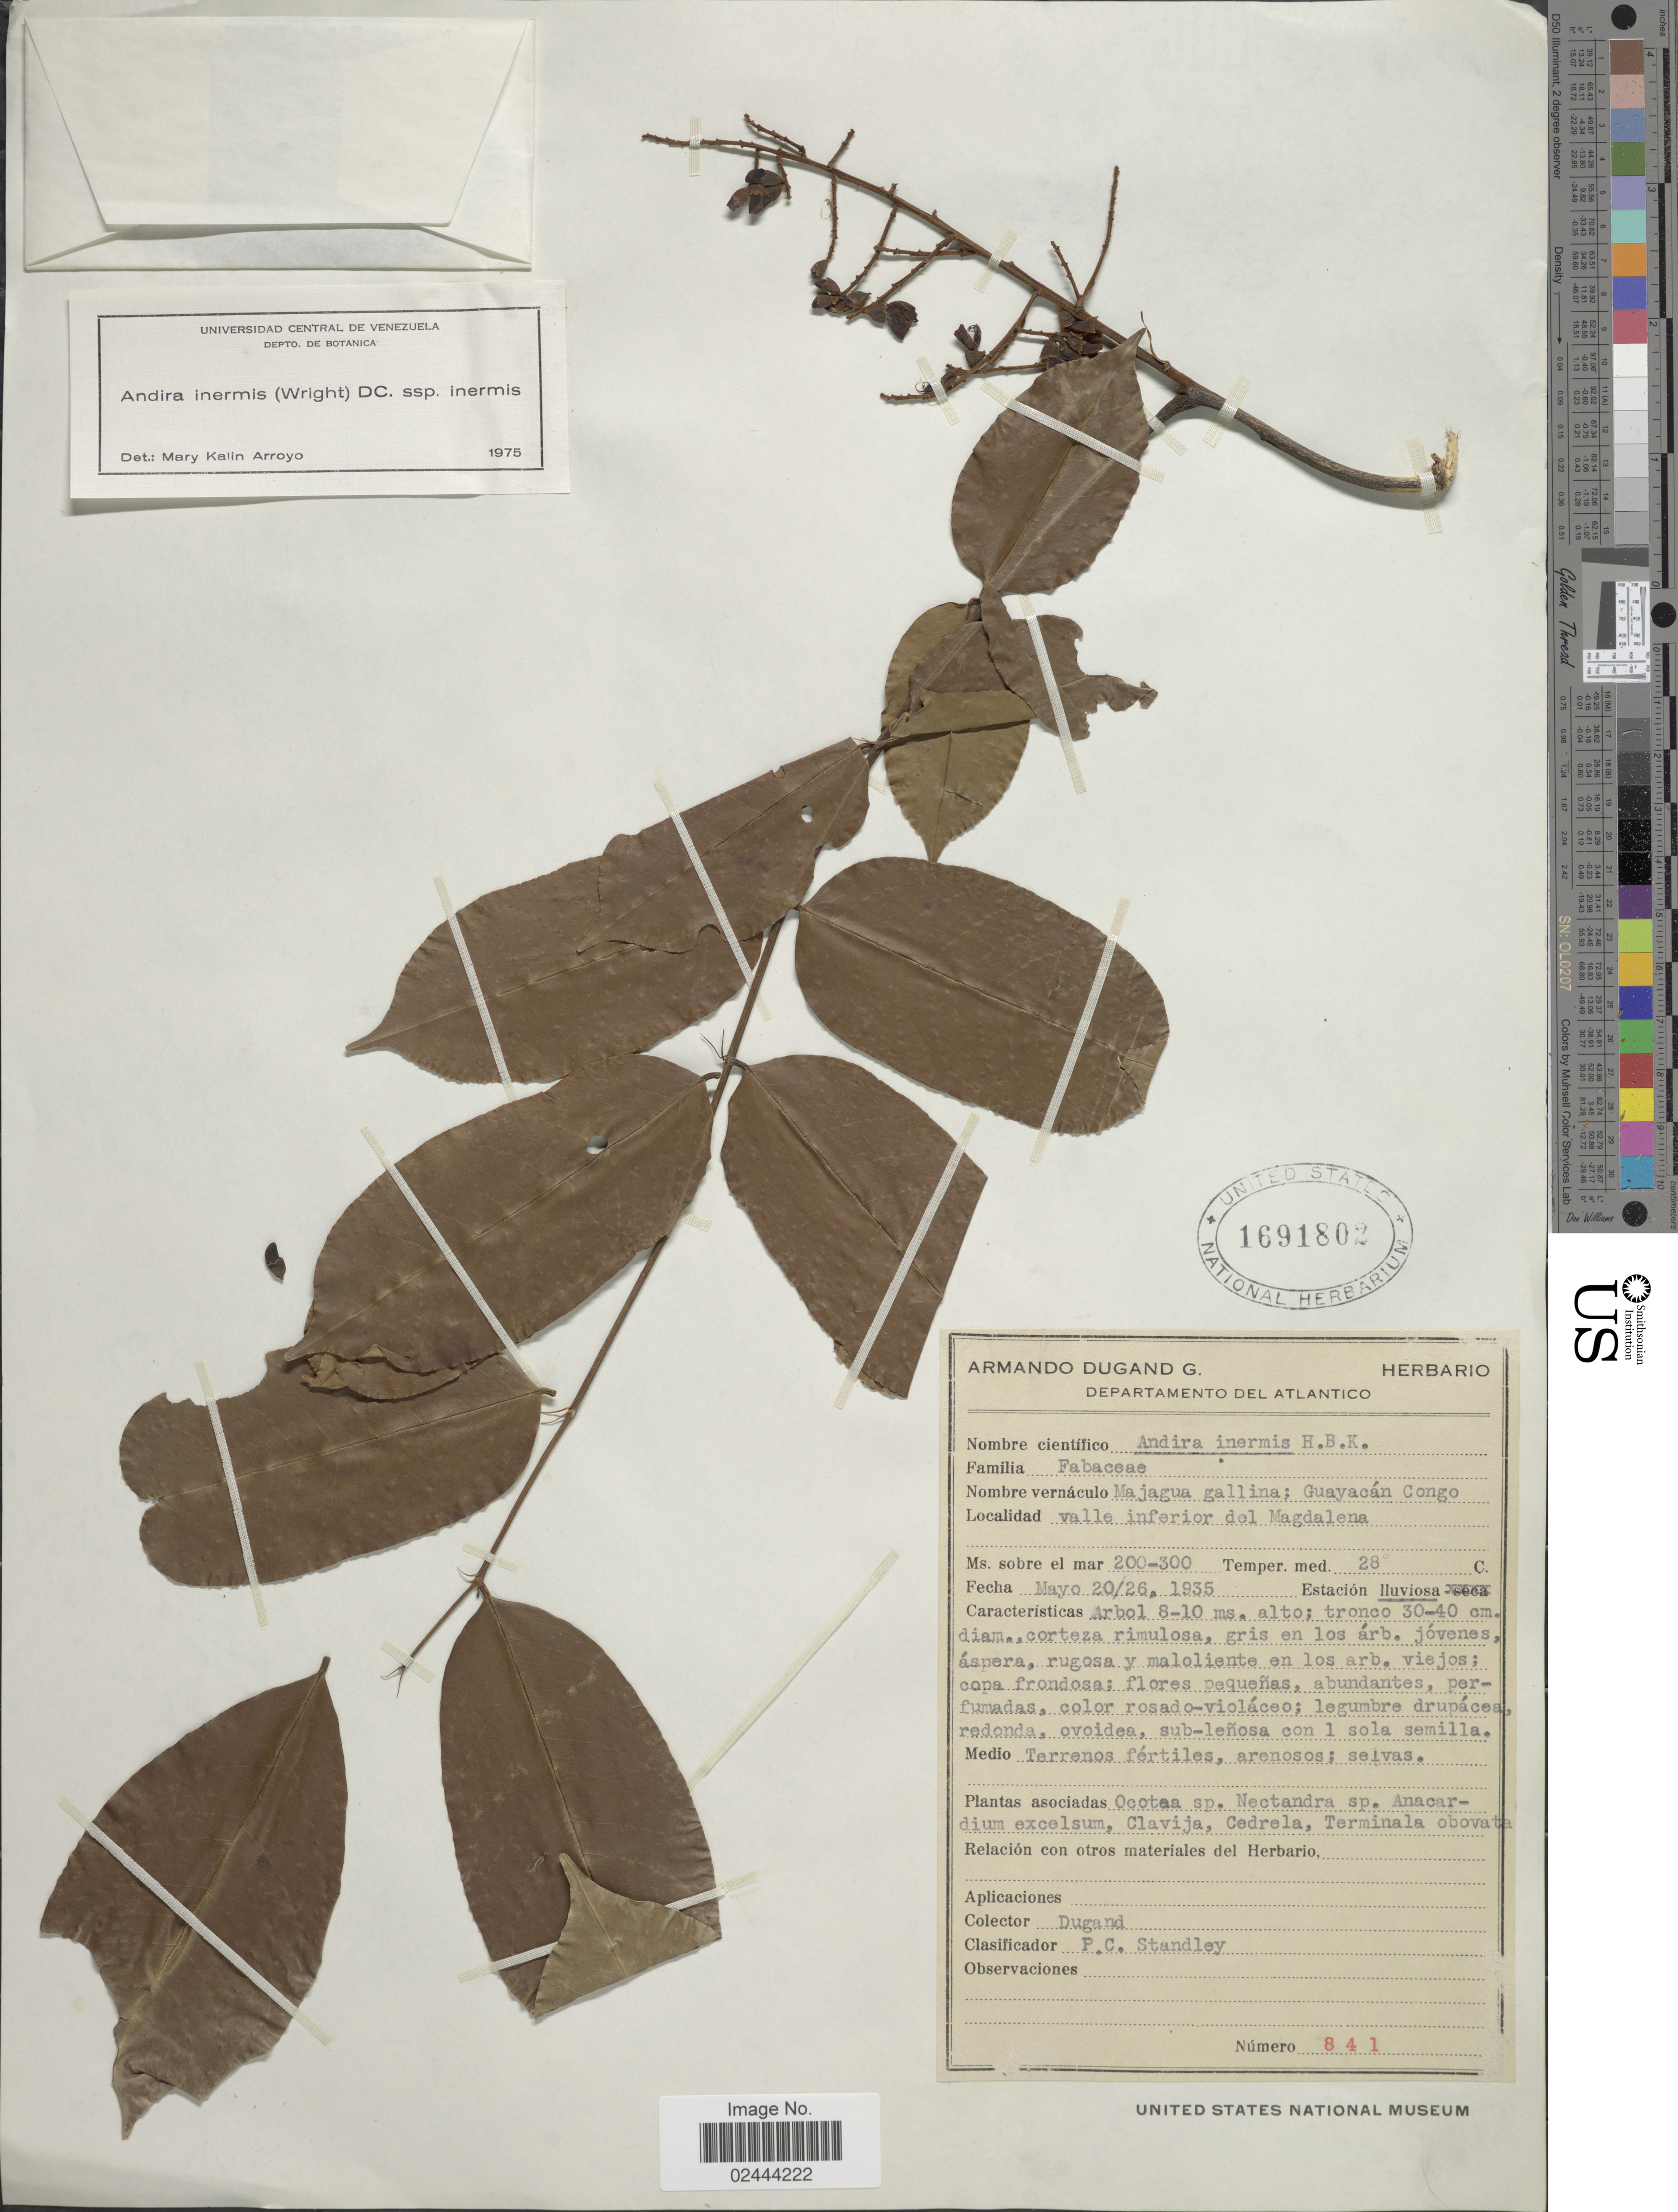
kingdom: Plantae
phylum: Tracheophyta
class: Magnoliopsida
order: Fabales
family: Fabaceae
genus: Andira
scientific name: Andira inermis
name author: (W. Wright) Kunth ex DC.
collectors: A. Dugand G.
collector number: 841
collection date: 1935-05-20/1935-05-26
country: Colombia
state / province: Atlántico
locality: Valle inferior del Magdalena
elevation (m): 200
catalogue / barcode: US 1691802